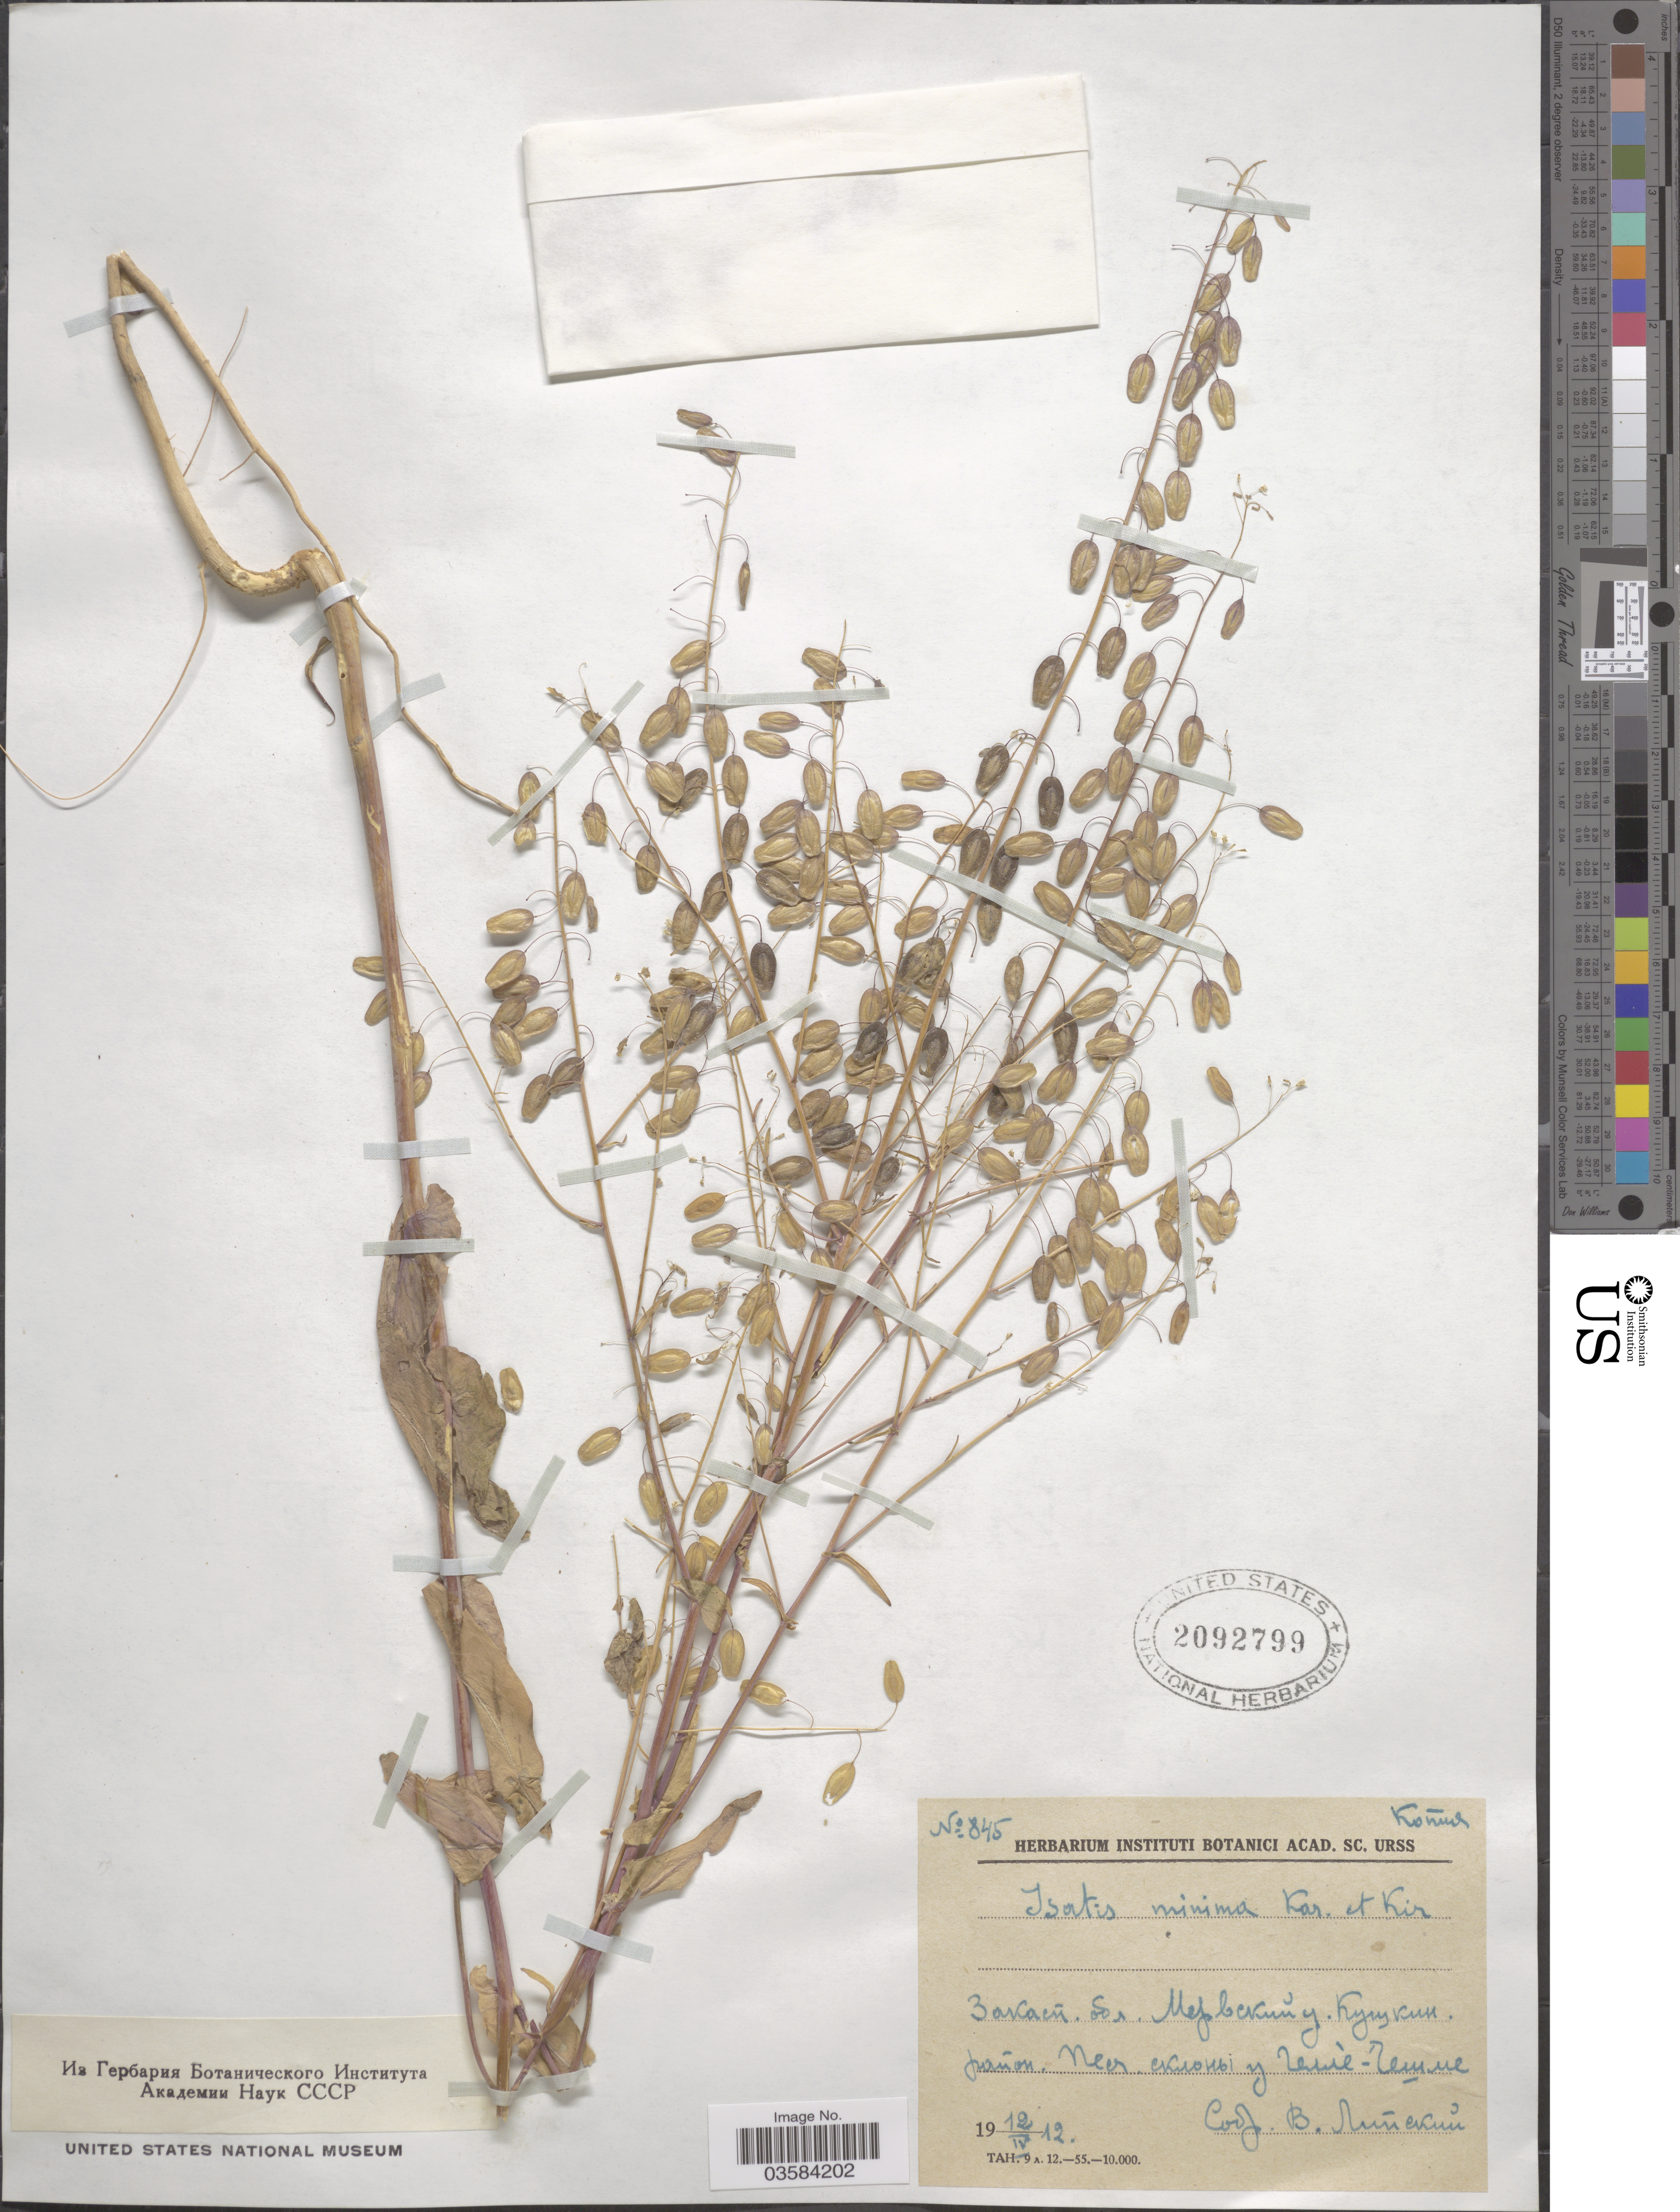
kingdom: Plantae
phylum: Tracheophyta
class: Magnoliopsida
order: Brassicales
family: Brassicaceae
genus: Isatis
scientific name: Isatis minima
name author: Bunge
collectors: V. Lipskiy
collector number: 845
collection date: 1912-04-12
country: Turkmenistan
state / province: Mary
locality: Kushkinskiy Rayon, Gelle-Geshme.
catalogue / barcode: US 2092799